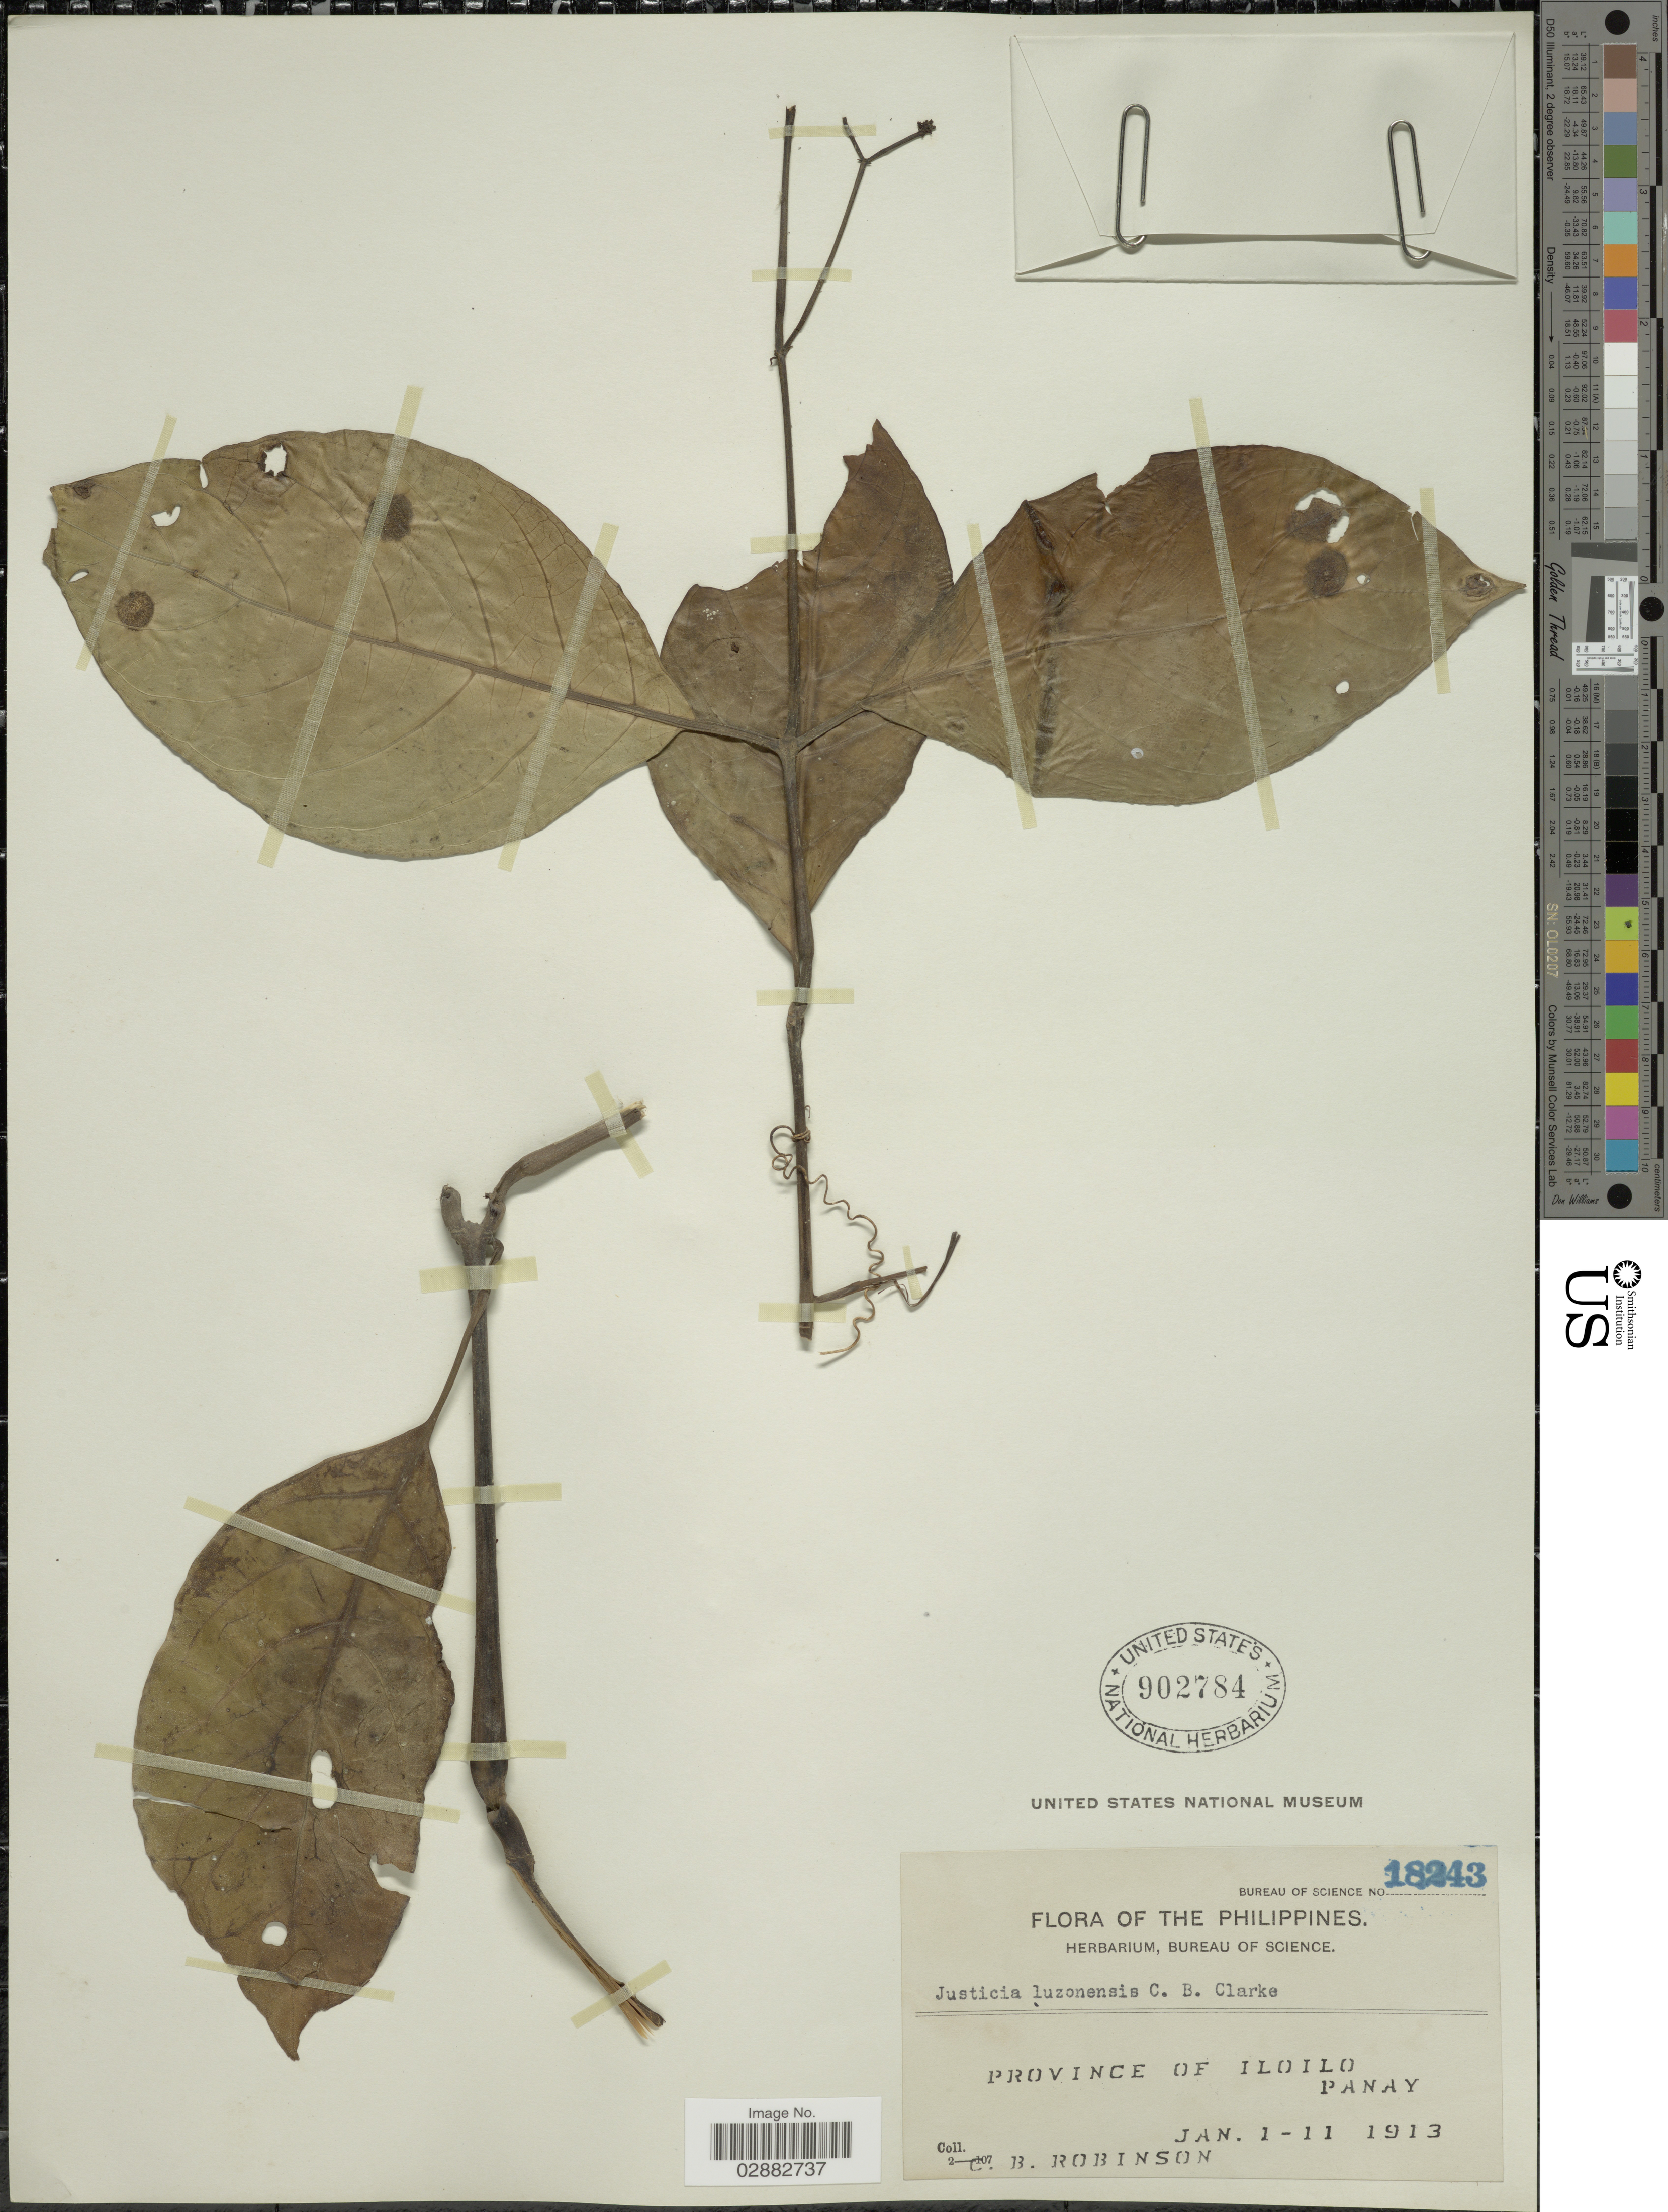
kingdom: Plantae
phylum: Tracheophyta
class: Magnoliopsida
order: Lamiales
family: Acanthaceae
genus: Justicia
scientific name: Justicia luzonensis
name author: C.B. Clarke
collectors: C. Robinson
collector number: Bureau of Science 18243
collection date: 1913-01-01/1913-01-11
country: Philippines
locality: Province of Iloilo, Panay.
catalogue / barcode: US 902784